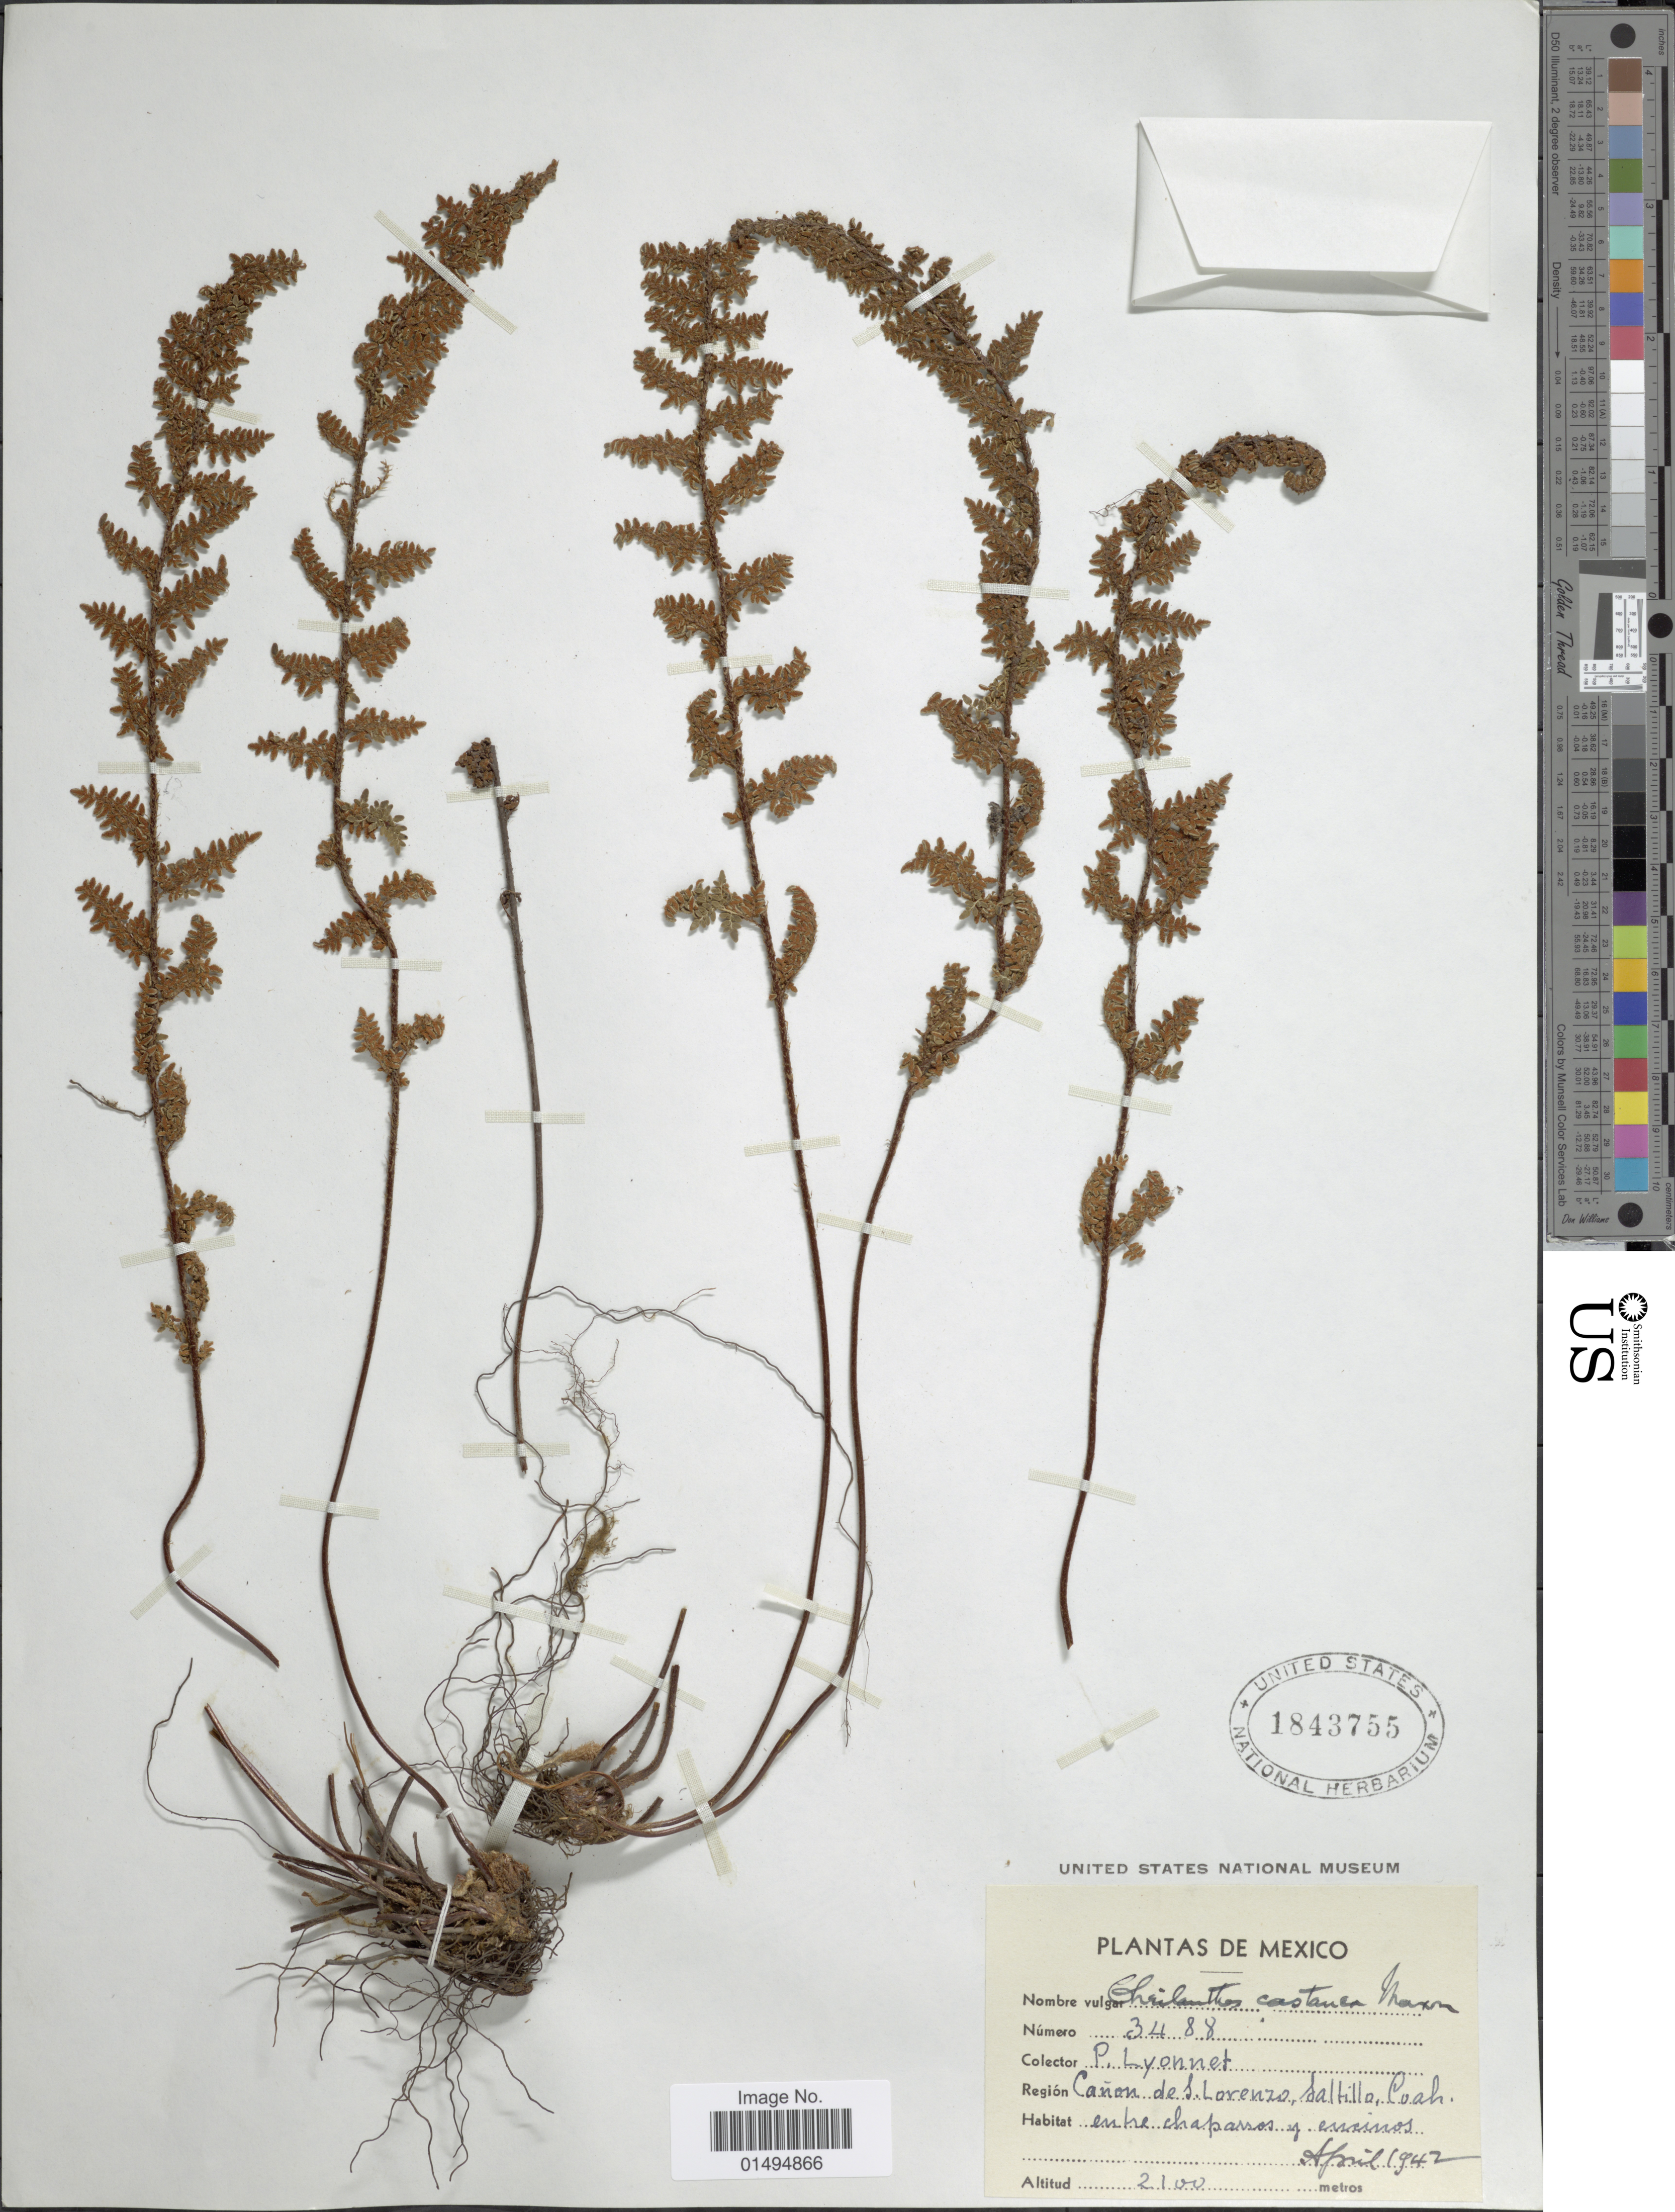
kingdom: Plantae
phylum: Tracheophyta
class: Polypodiopsida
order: Polypodiales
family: Pteridaceae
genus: Myriopteris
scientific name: Myriopteris rufa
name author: Fée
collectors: P. Lyonnet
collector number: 3488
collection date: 1942-04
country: Mexico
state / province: Coahuila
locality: Canon de S. Lorenzo, Satillo, Coah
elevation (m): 2100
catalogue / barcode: US 1843755